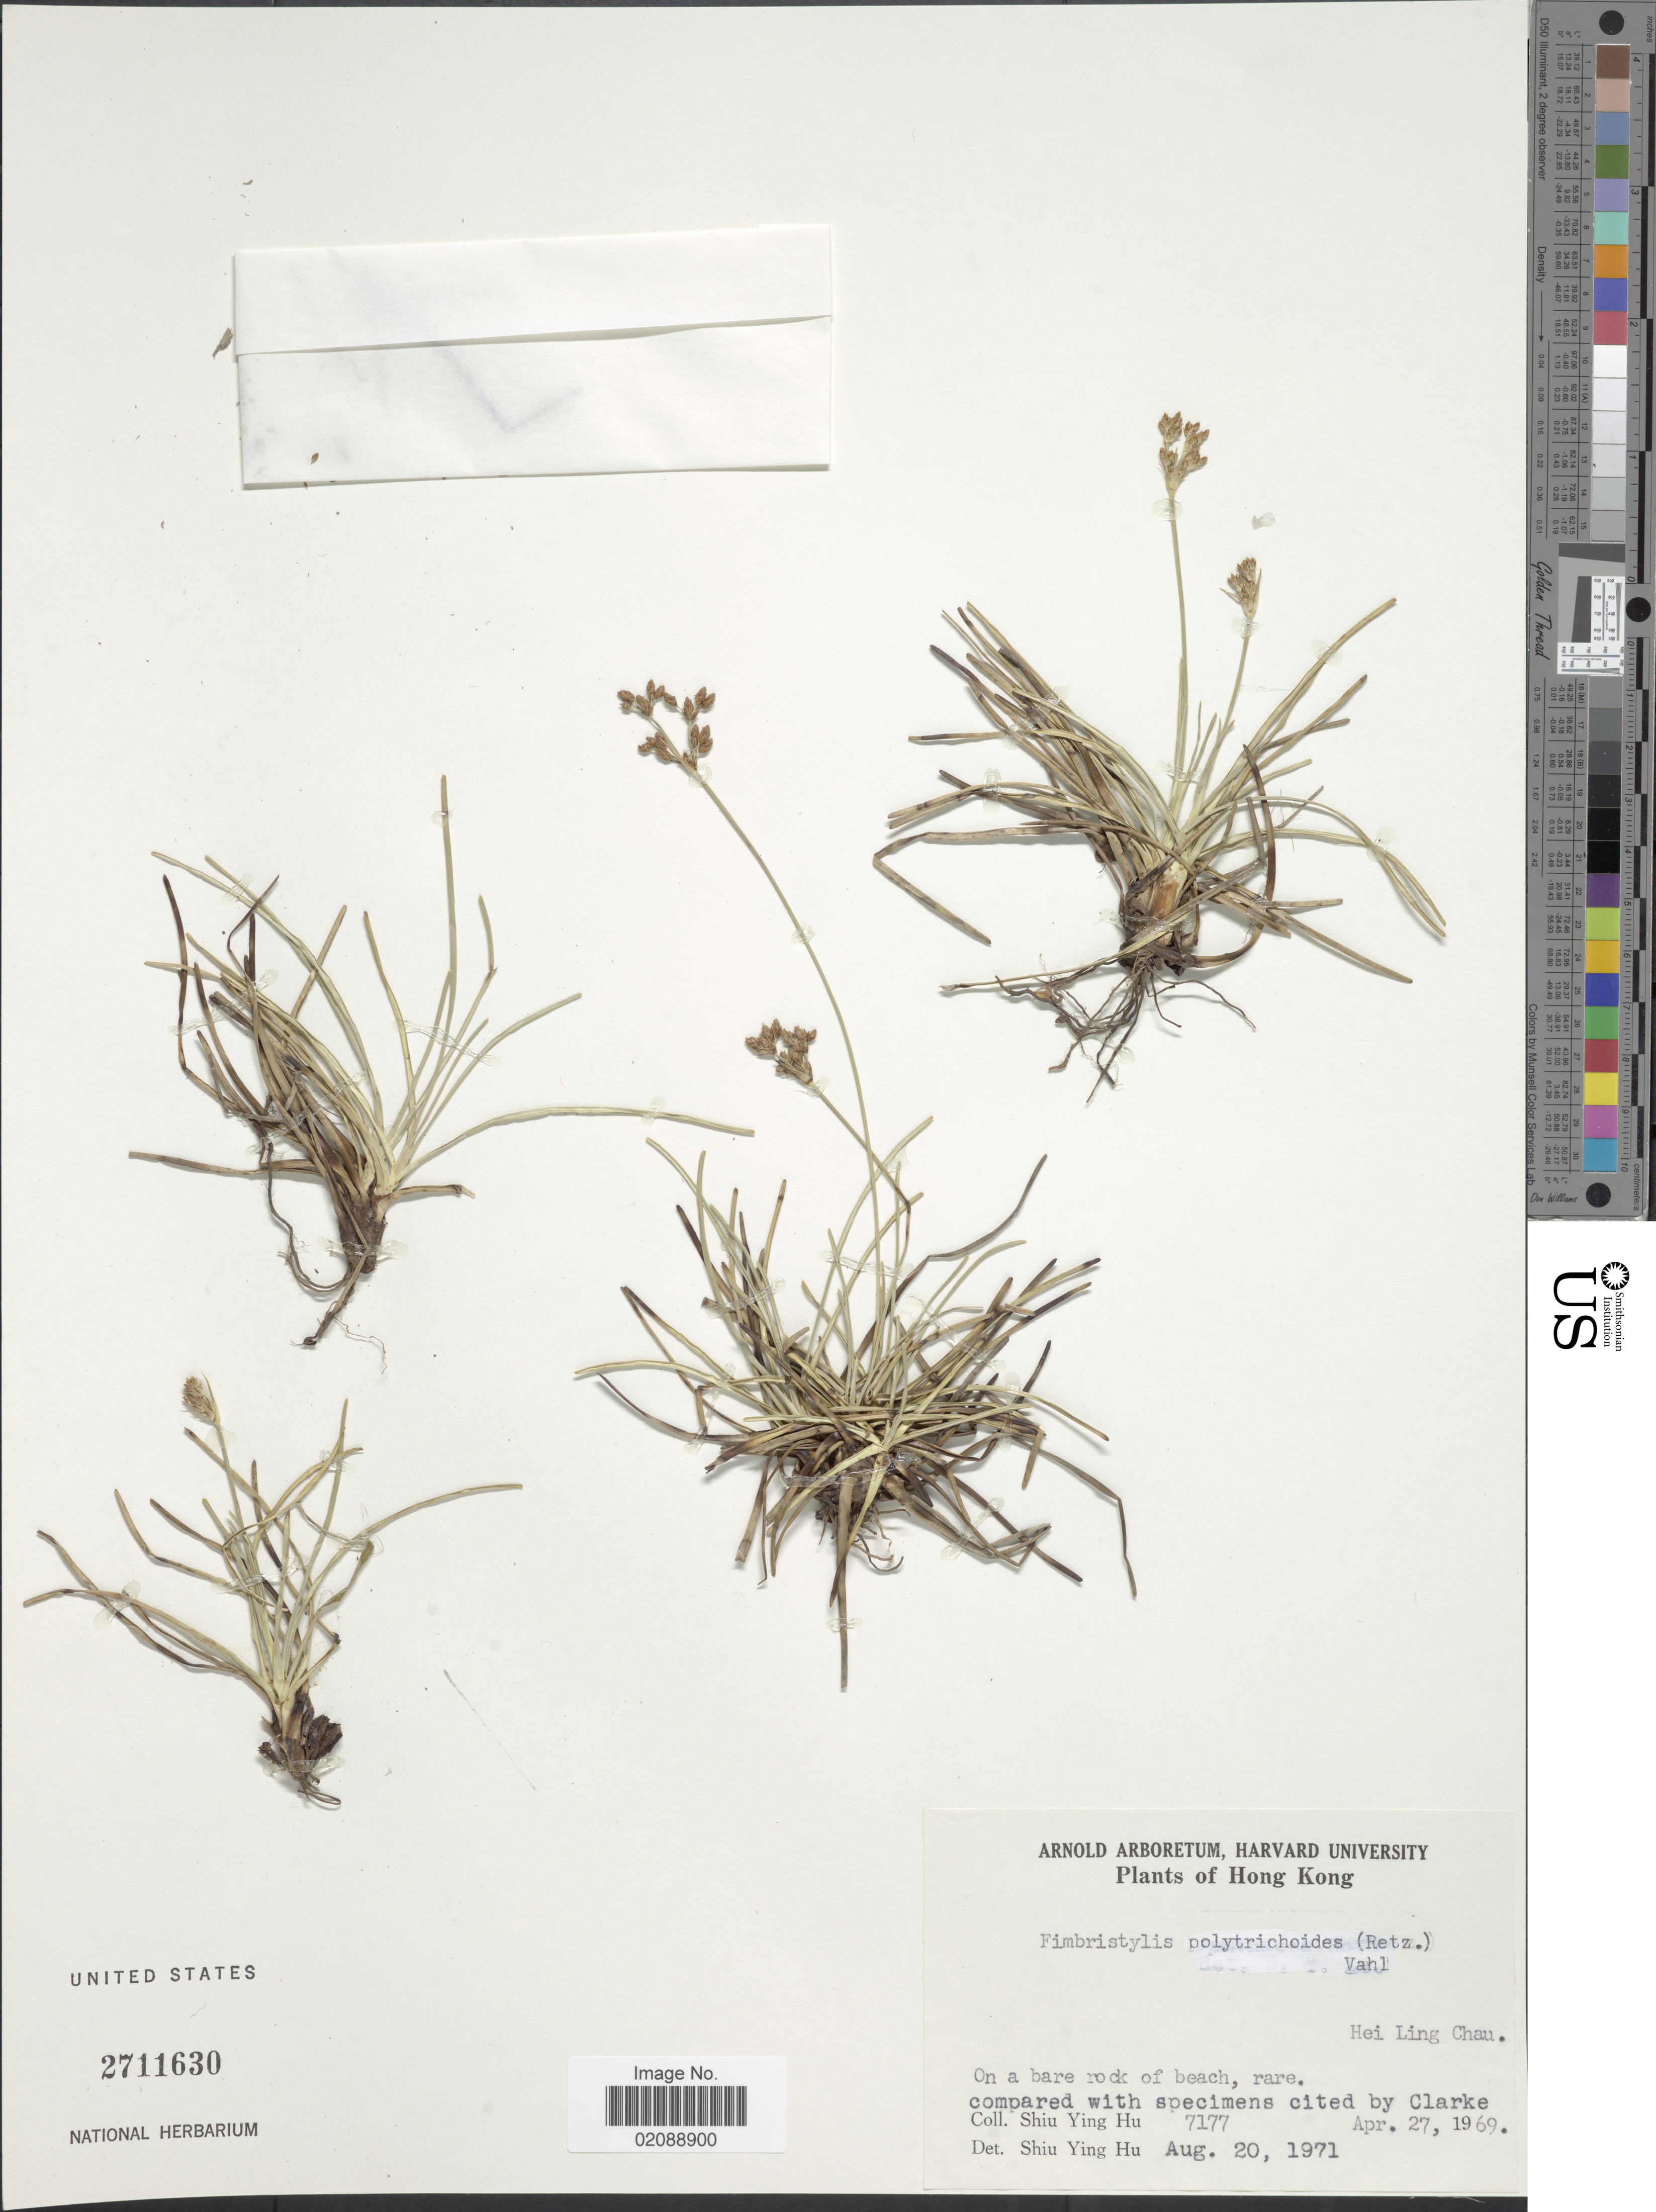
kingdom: Plantae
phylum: Tracheophyta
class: Liliopsida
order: Poales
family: Cyperaceae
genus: Fimbristylis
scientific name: Fimbristylis cymosa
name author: R. Br.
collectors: S. Y. Hu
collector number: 7177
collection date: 1969-04-27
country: China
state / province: Hong Kong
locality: Hei Ling Chan, on a bare rock of beach.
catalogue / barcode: US 2711630